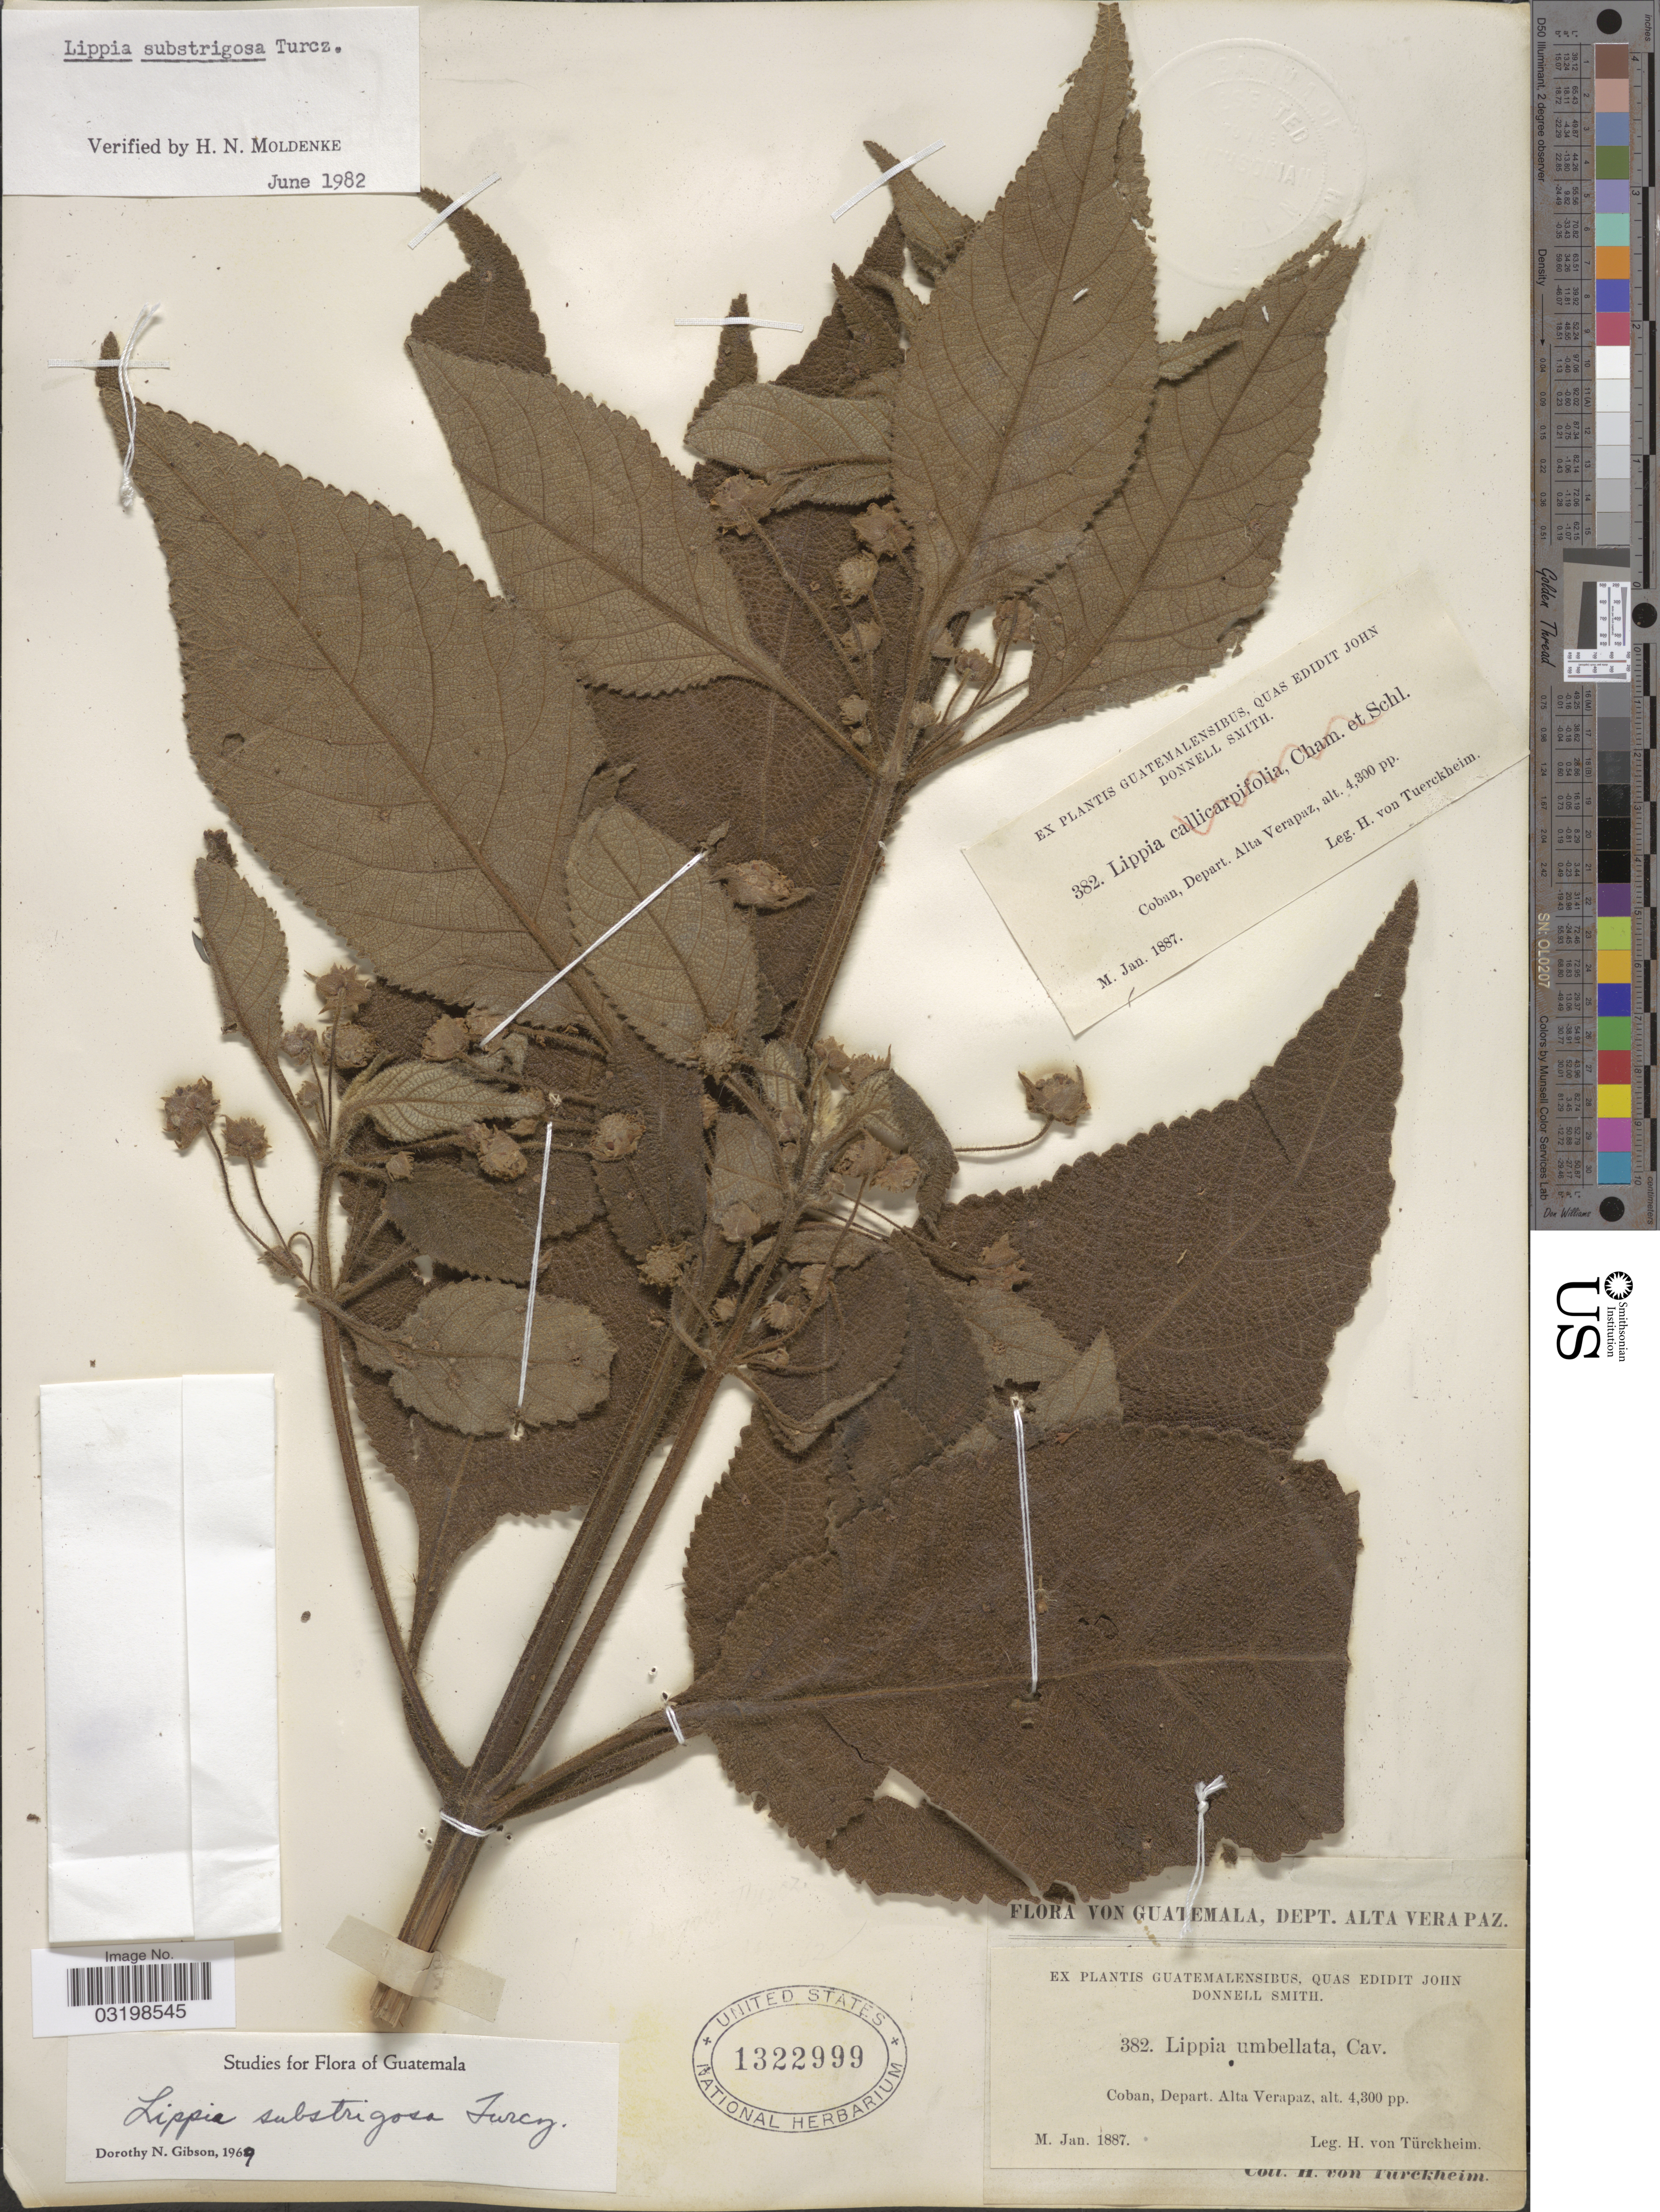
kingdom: Plantae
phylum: Tracheophyta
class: Magnoliopsida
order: Lamiales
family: Verbenaceae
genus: Lippia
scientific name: Lippia umbellata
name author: Cav.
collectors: H. von Türckheim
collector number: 382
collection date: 1887-01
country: Guatemala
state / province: Alta Verapaz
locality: Coban, Depart. Alta Verapaz.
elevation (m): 1311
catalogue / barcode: US 1322999